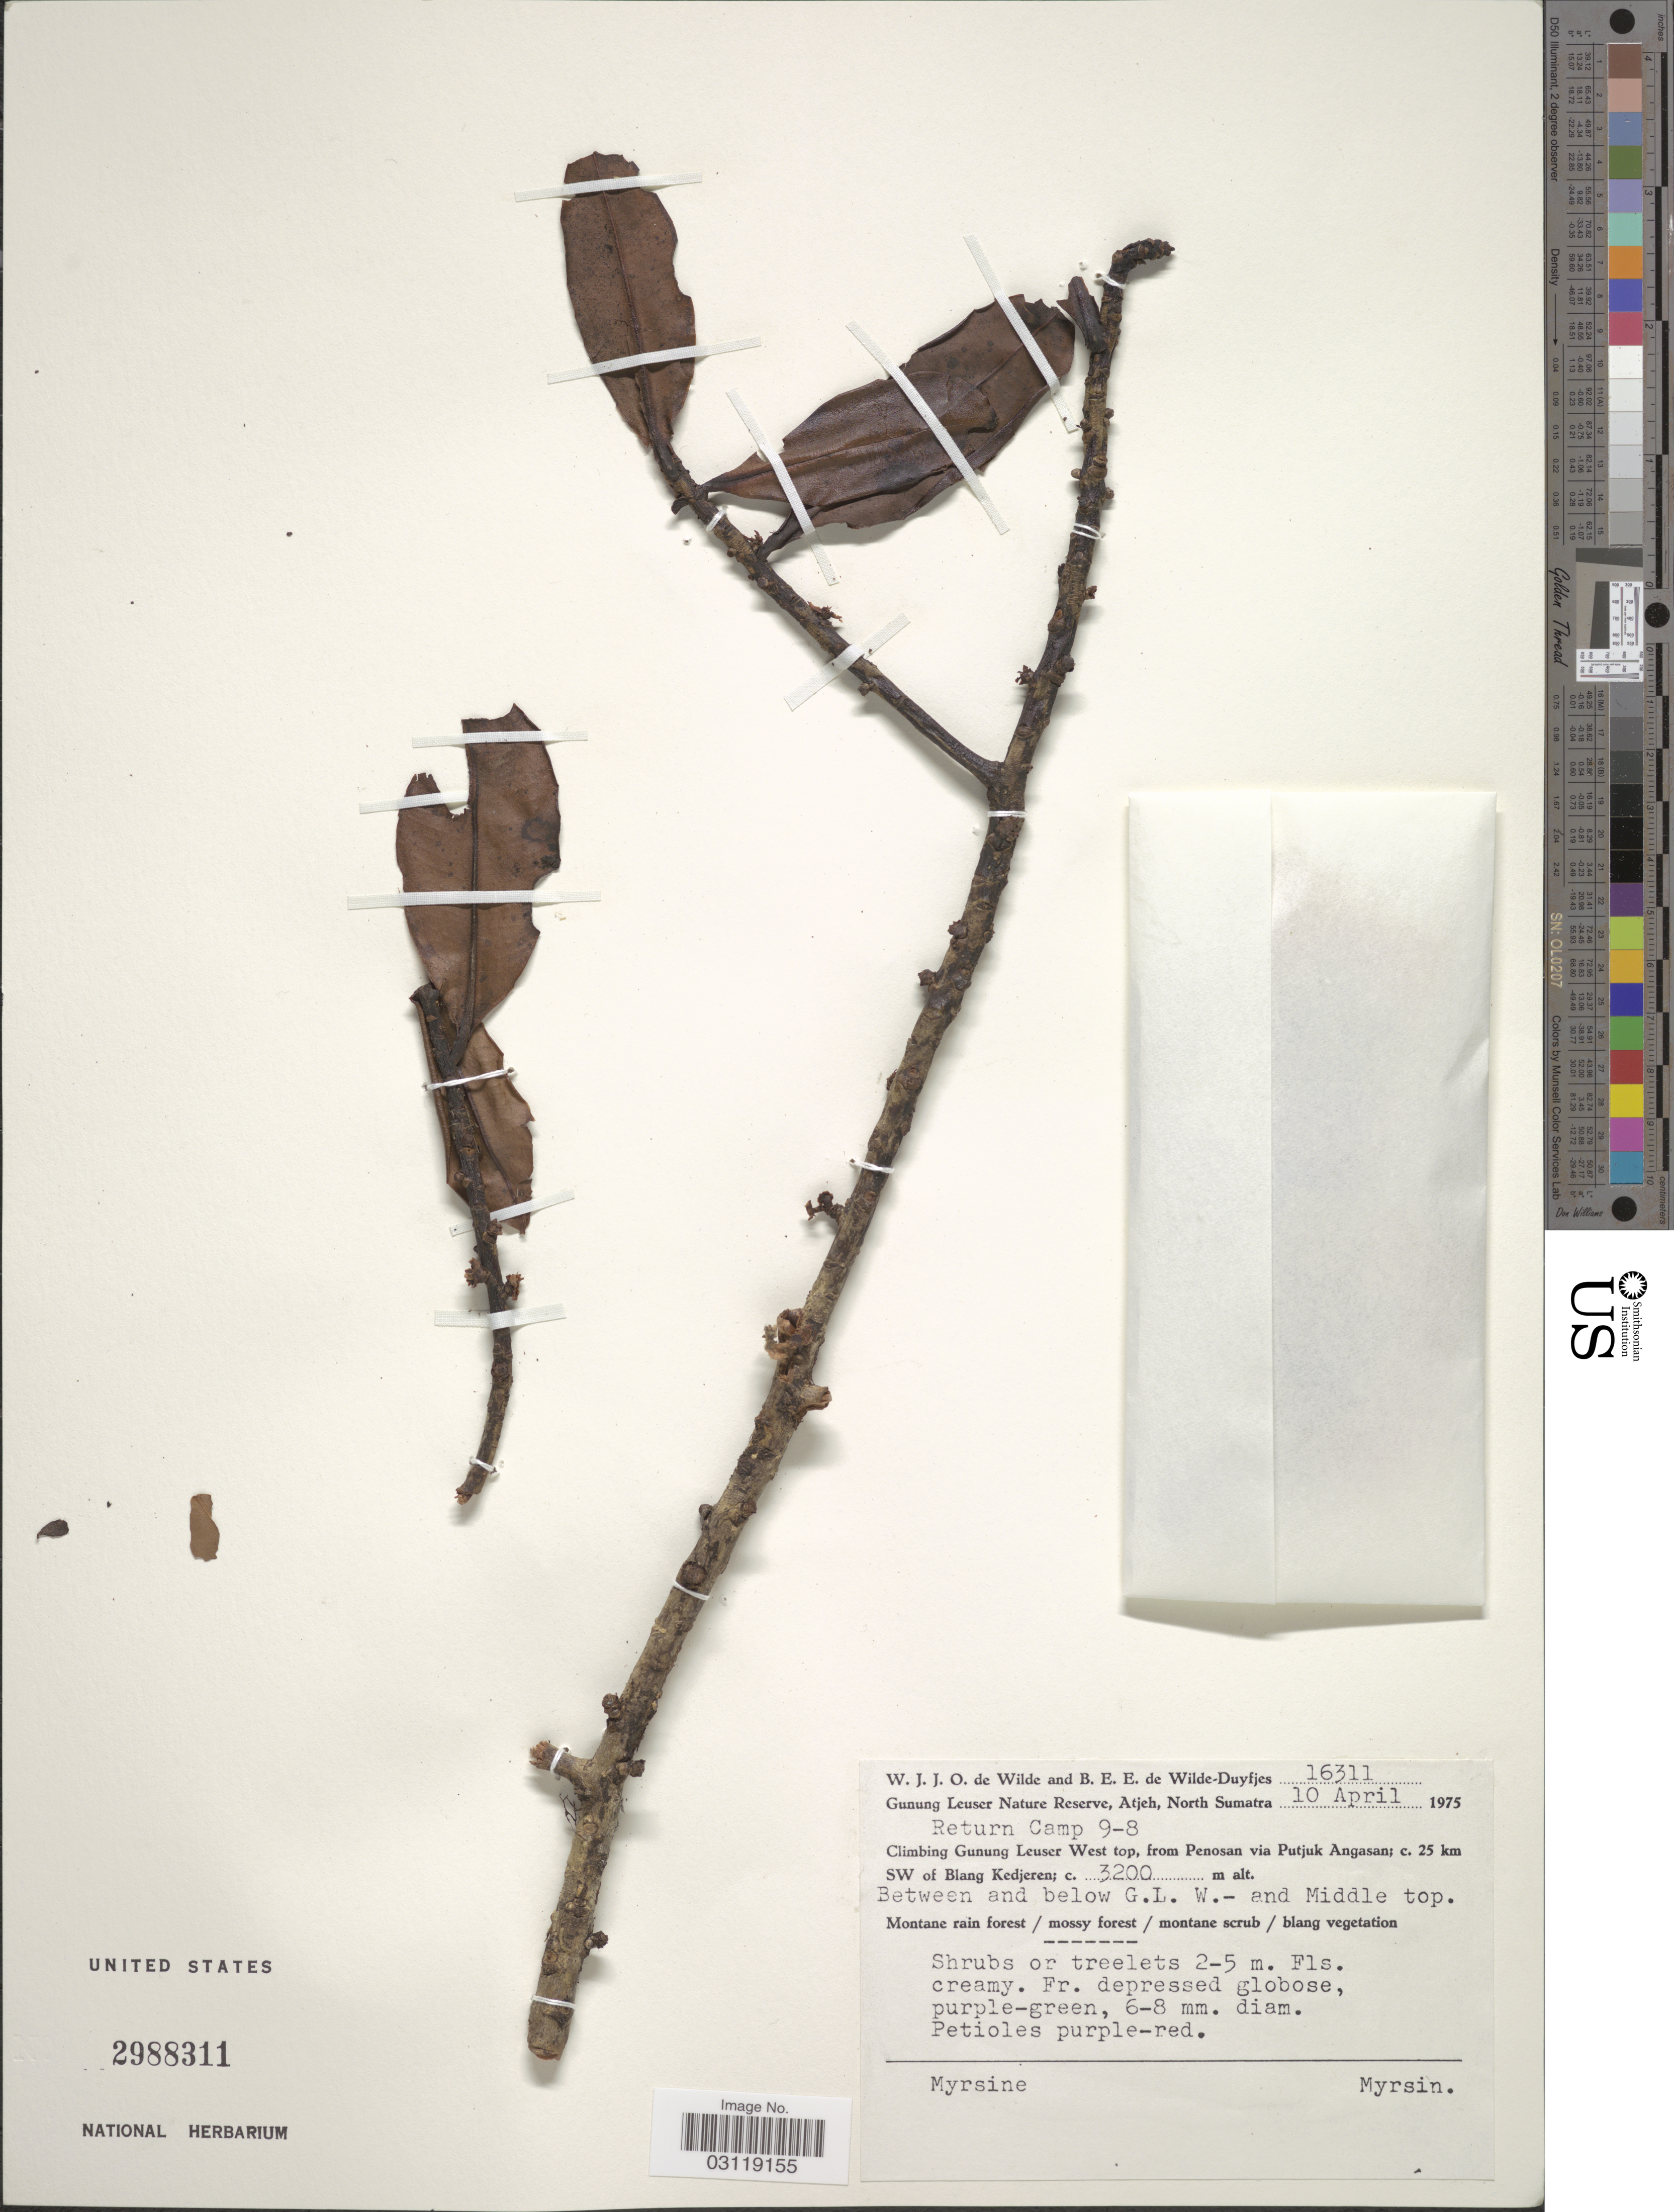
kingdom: Plantae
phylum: Tracheophyta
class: Magnoliopsida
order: Ericales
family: Primulaceae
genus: Rapanea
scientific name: Rapanea sp.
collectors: W. J. de Wilde & B. E. de Wilde-Duyfjes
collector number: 16311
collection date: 1975-04-10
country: Indonesia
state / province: Sumatra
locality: Gunung Leuser Nature Reserve, Atjeh, North Sumatra. Return Camp 9-8. Climbing Gunung Leuser West top, from Penosan via Putjuk Angasan; c. 25 km SW of Blang Kedjeren. Between and below G.L.W.- and Middle top.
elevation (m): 3200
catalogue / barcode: US 2988311